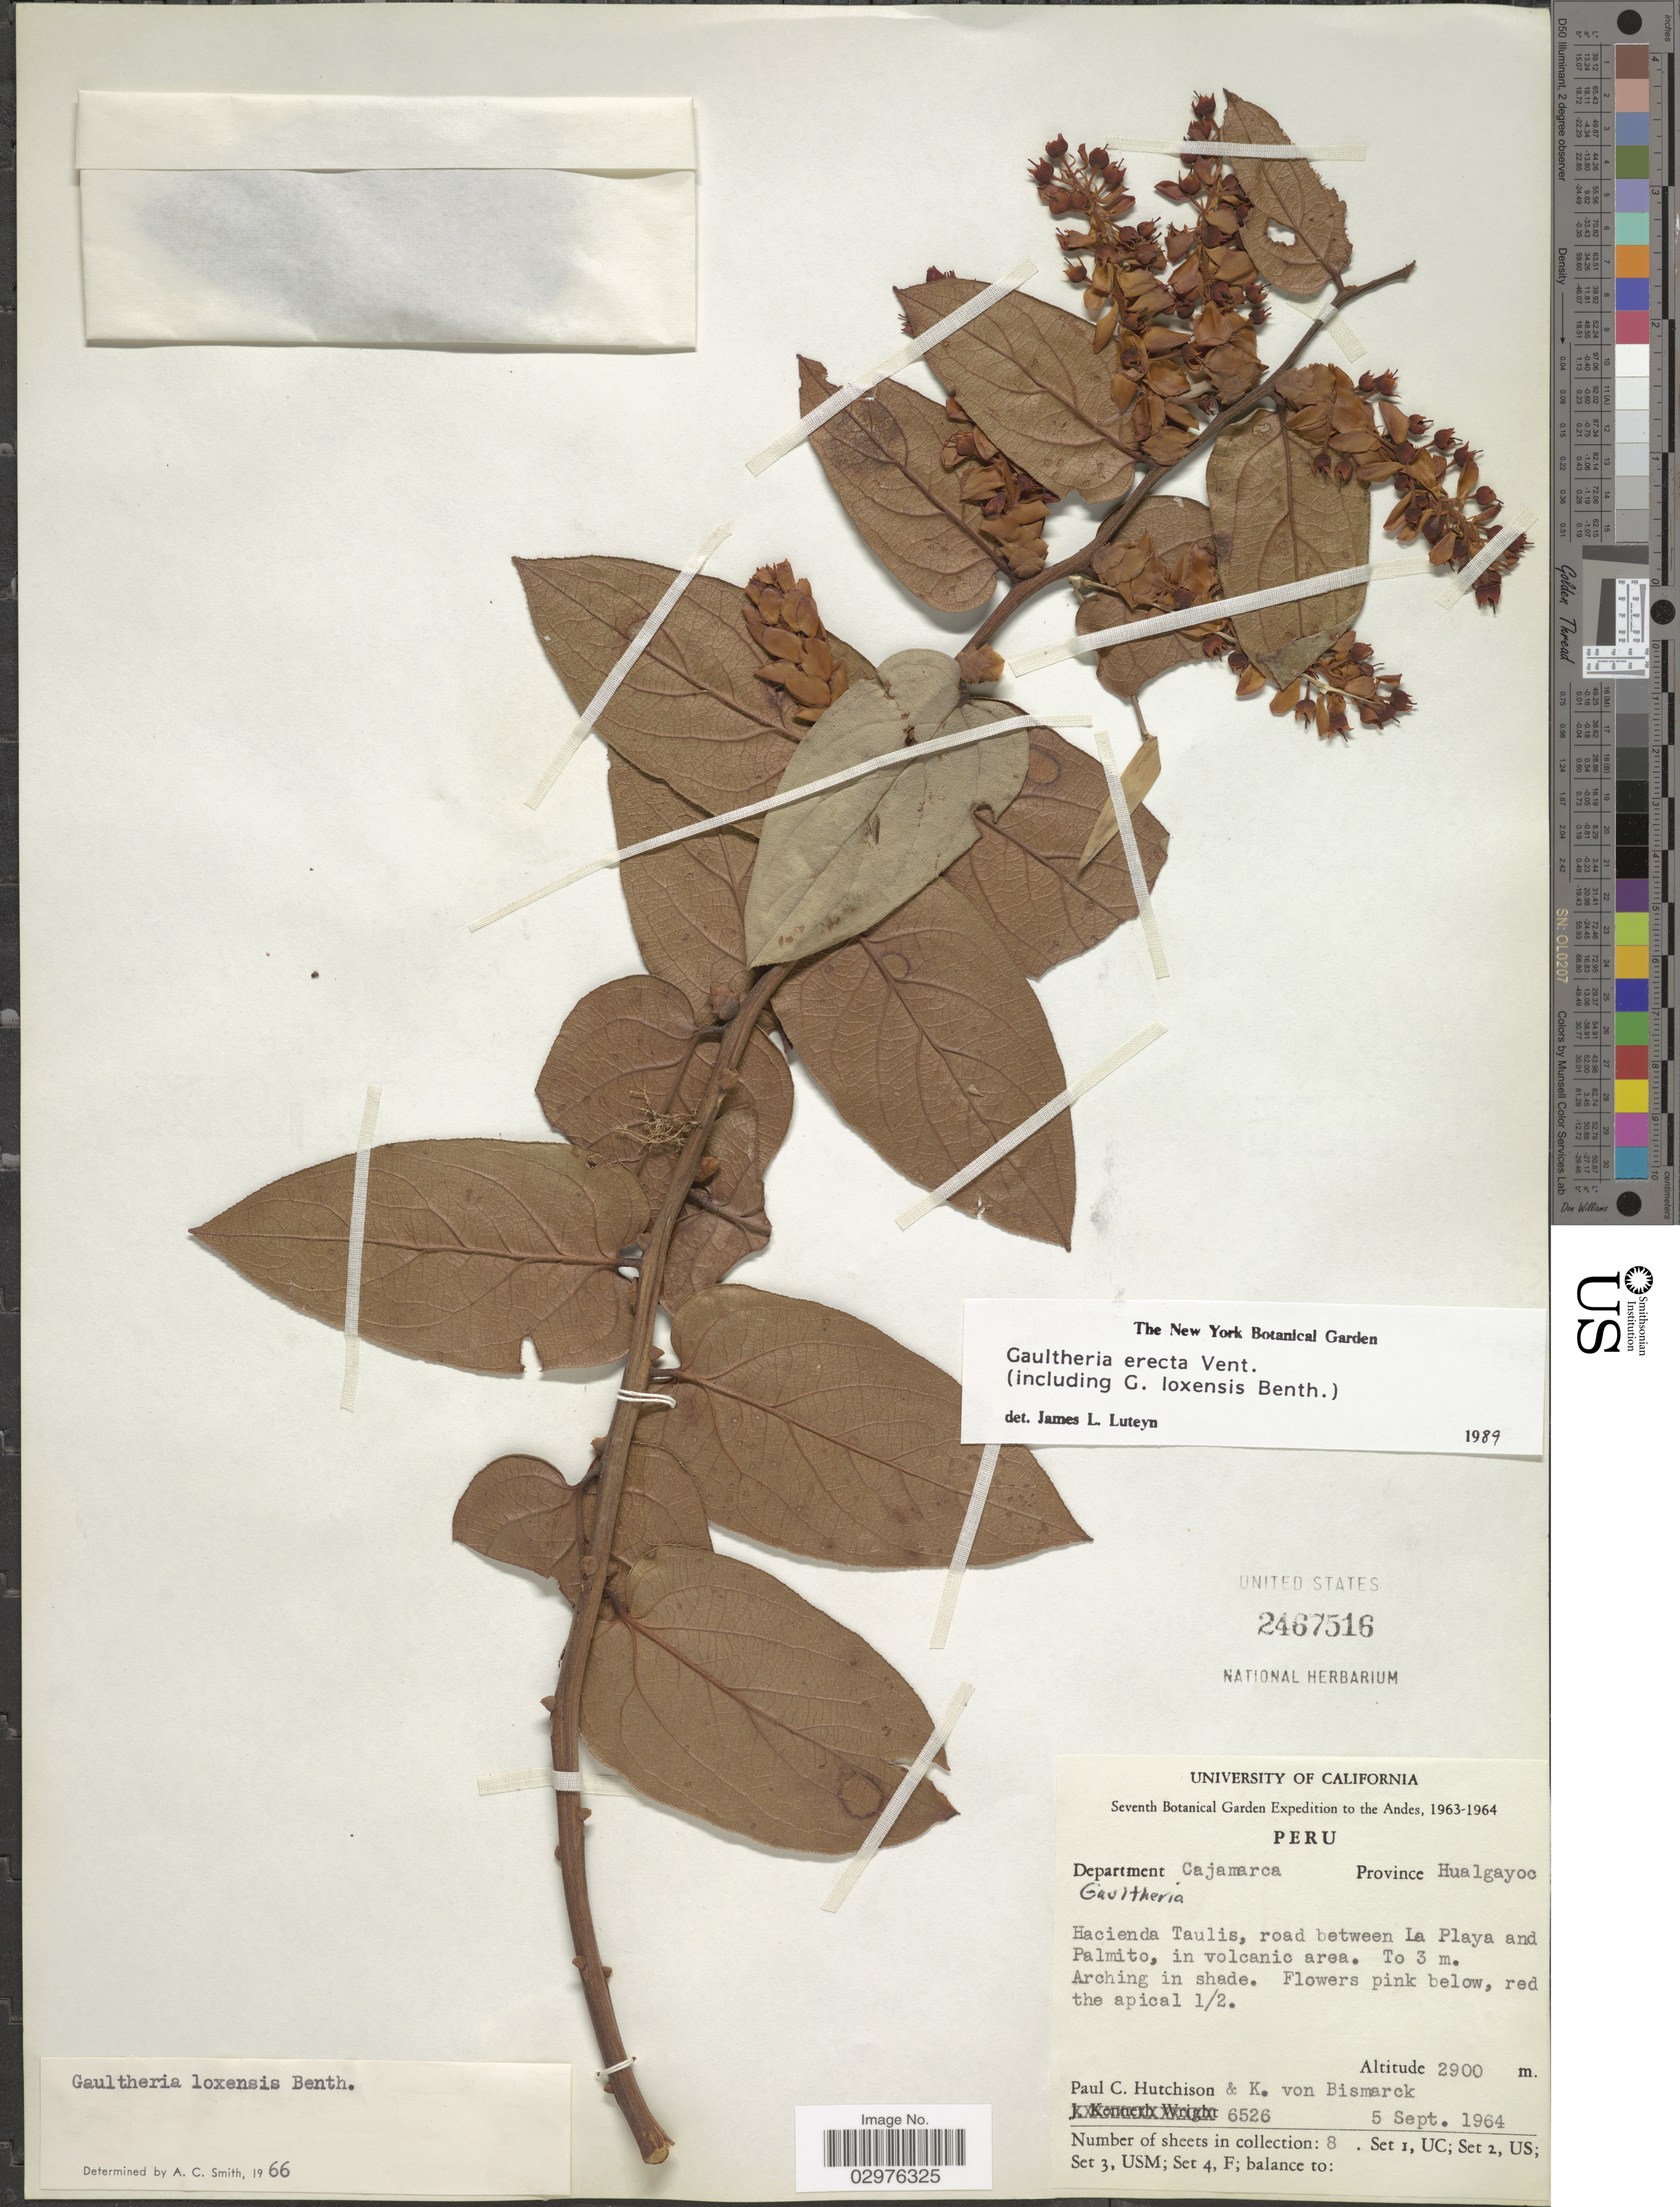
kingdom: Plantae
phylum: Tracheophyta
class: Magnoliopsida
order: Ericales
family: Ericaceae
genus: Gaultheria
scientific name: Gaultheria erecta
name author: Vent.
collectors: P. C. Hutchison & K. von Bismarck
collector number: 6526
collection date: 1964-09-05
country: Peru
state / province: Cajamarca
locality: The Andes. Department Cajamarca. Province Hualgayoc. Hacienda Taulis, road between La Playa and Palmito, in volcanic area.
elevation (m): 2900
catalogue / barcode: US 2467516